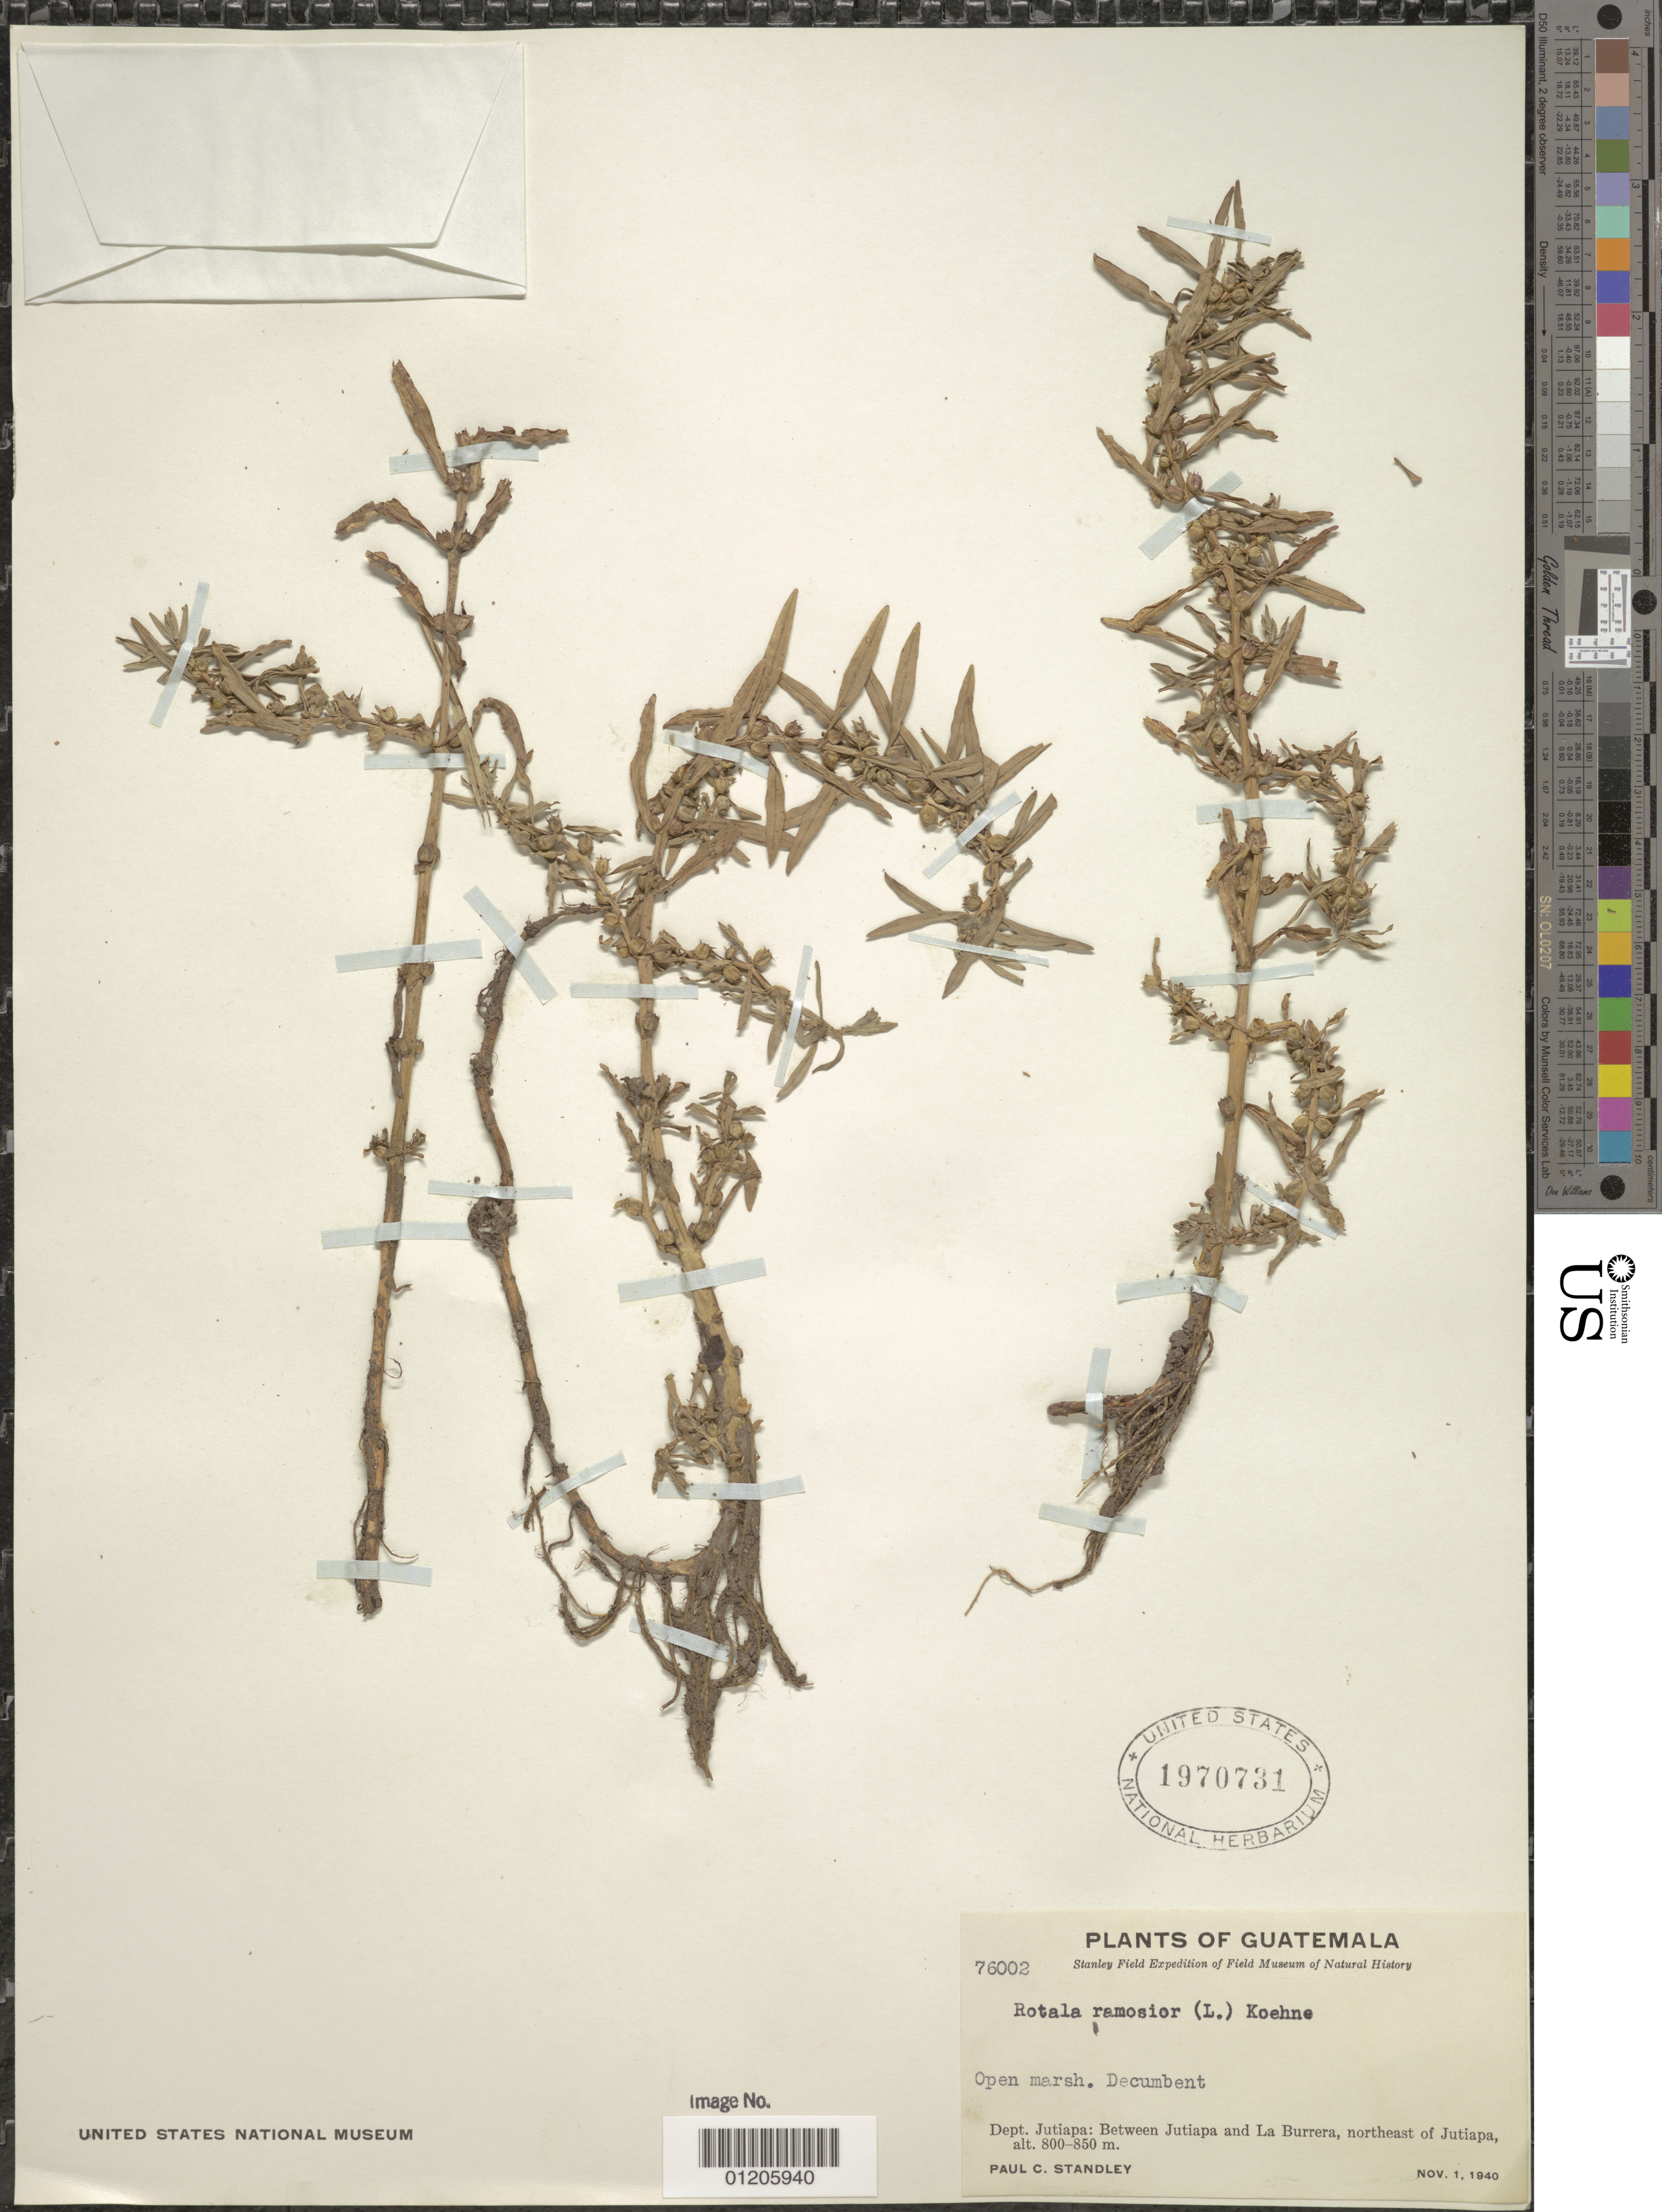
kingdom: Plantae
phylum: Tracheophyta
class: Magnoliopsida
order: Myrtales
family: Lythraceae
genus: Rotala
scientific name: Rotala ramosior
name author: (L.) Koehne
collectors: P. C. Standley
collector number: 76002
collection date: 1940-11-01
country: Guatemala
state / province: Jutiapa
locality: Between Jutiapa and La Burrera, northeast of Jutiapa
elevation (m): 800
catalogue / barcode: US 1970731